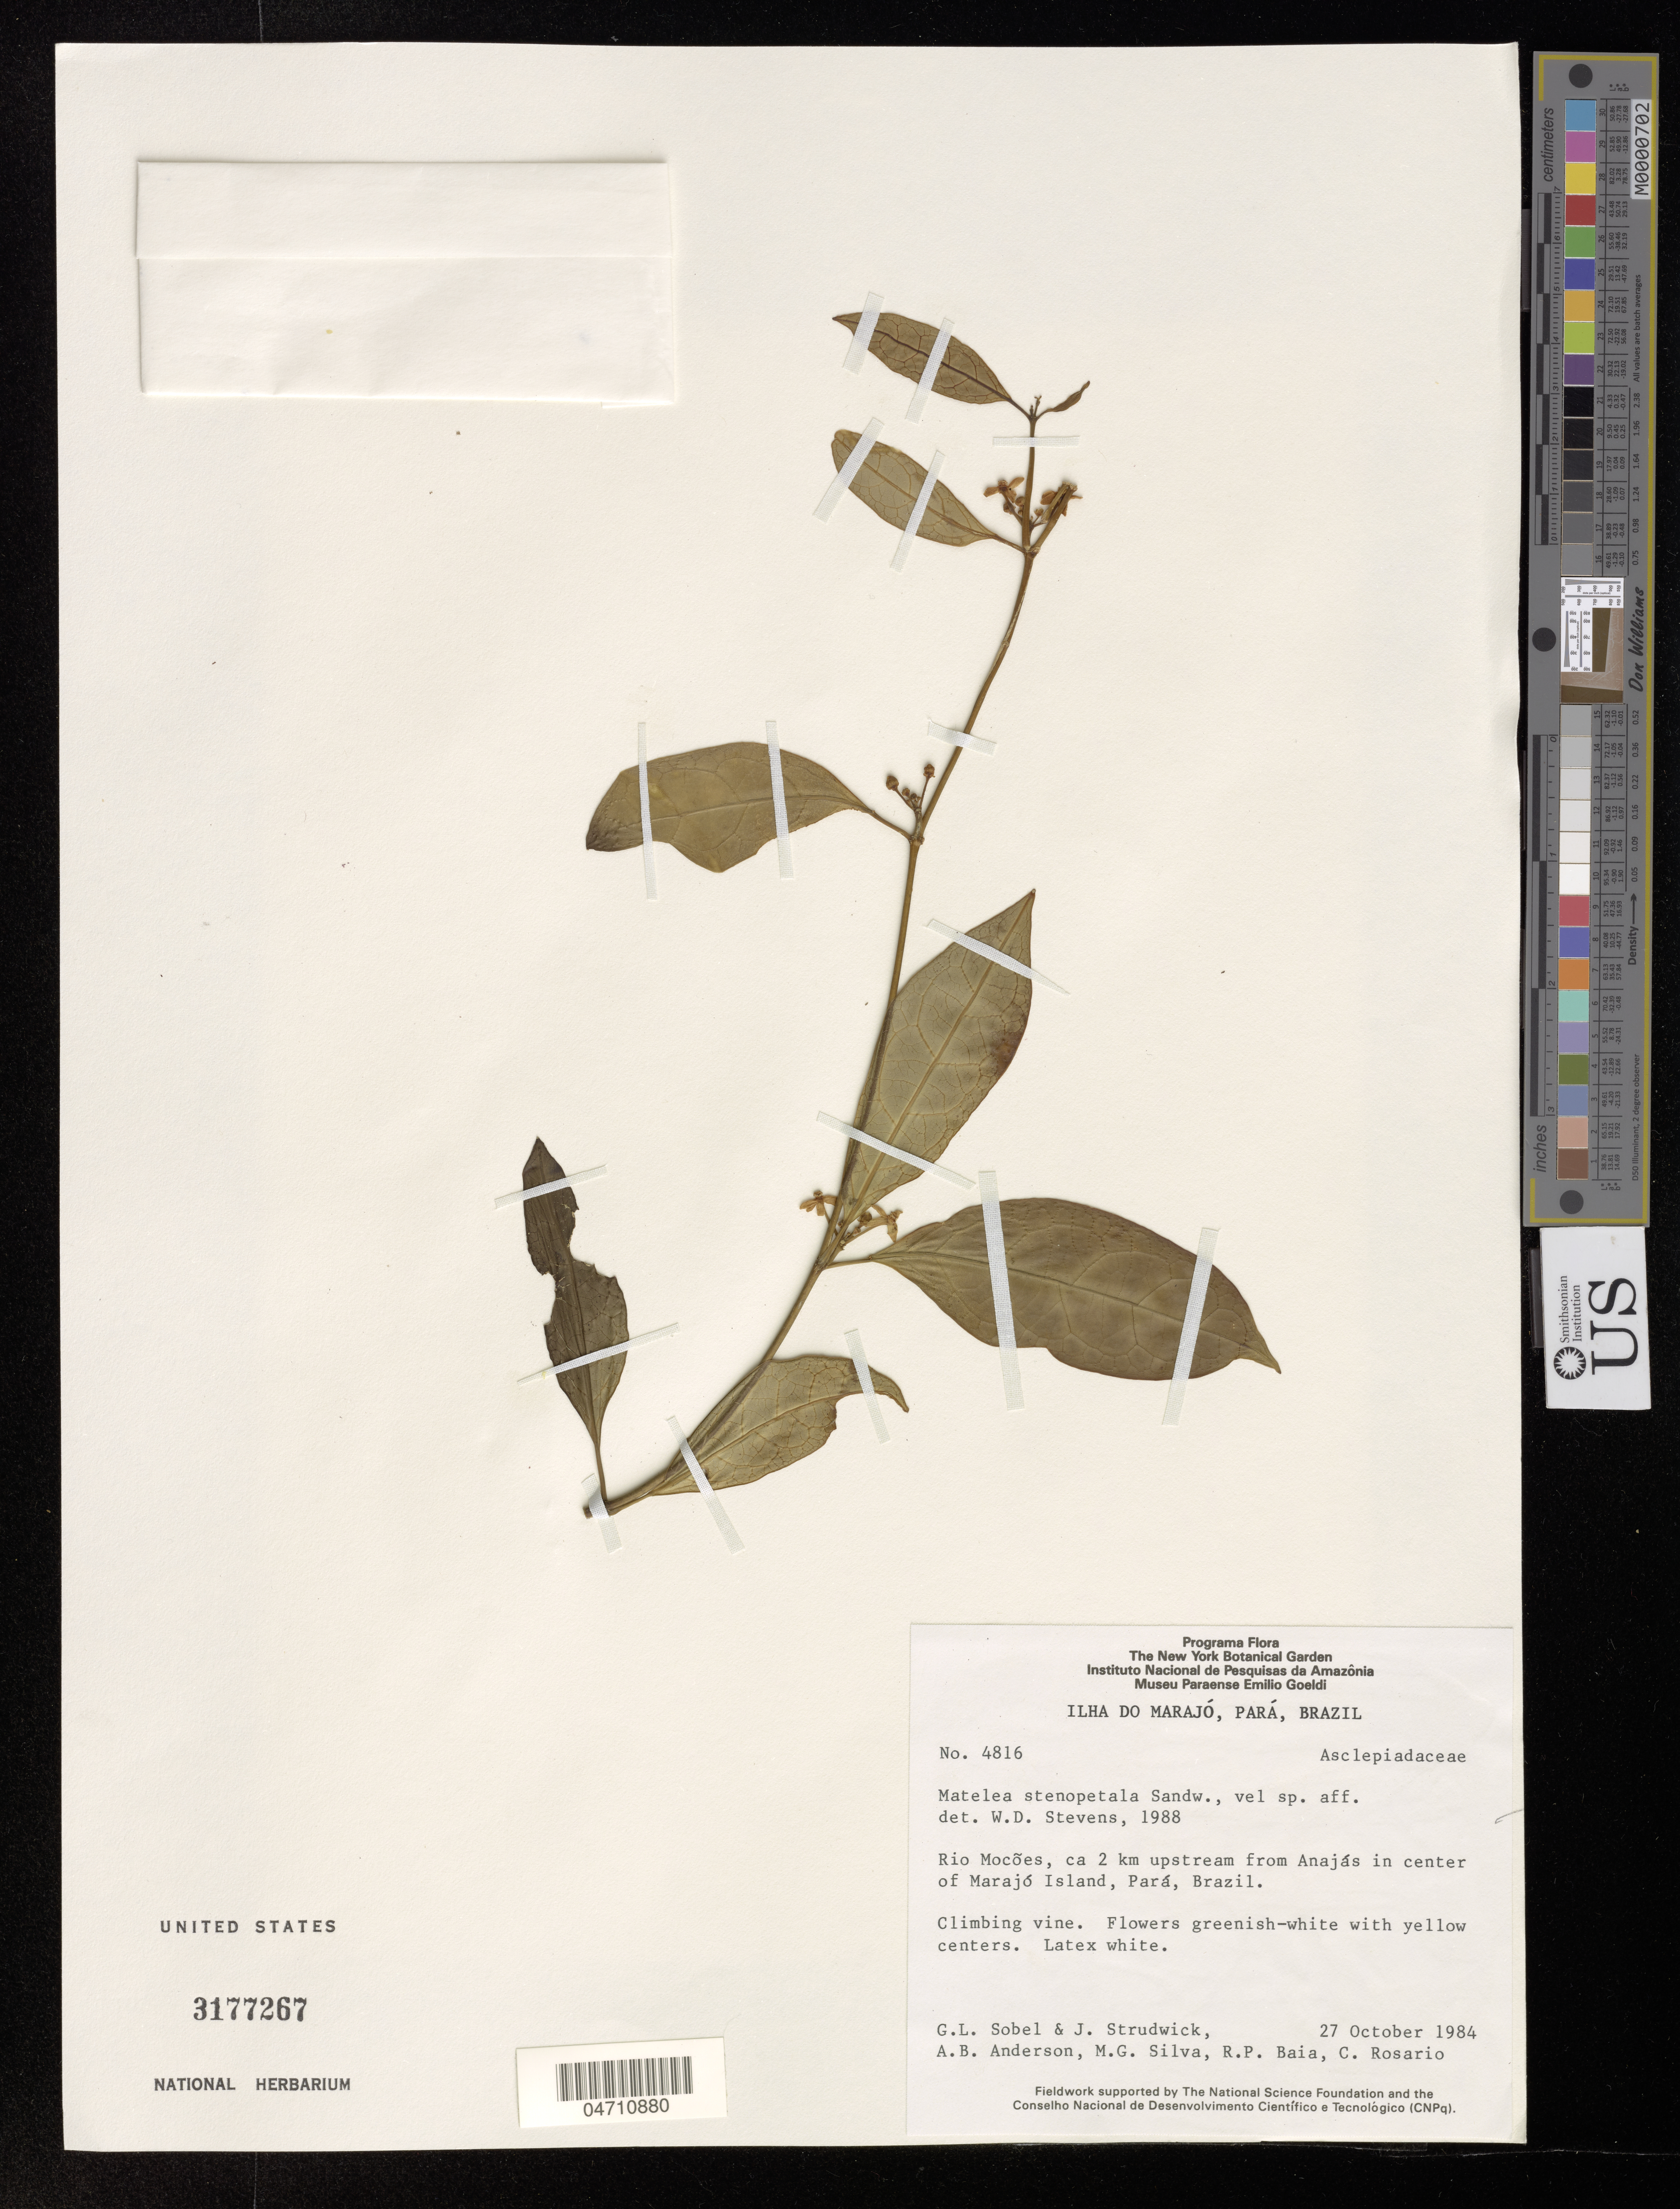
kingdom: Plantae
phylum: Tracheophyta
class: Magnoliopsida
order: Gentianales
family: Apocynaceae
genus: Matelea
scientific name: Matelea stenopetala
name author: Sandwith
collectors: G. L. Sobel, J. J. Strudwick, A. B. Anderson, M. G. Silva & et al.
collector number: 4816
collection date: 1984-10-27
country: Brazil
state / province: Pará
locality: Ilha Do Marajó. Rio Mocões, ca 2 km upstream fromAnajás in center of Marajó Island.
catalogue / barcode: US 3177267